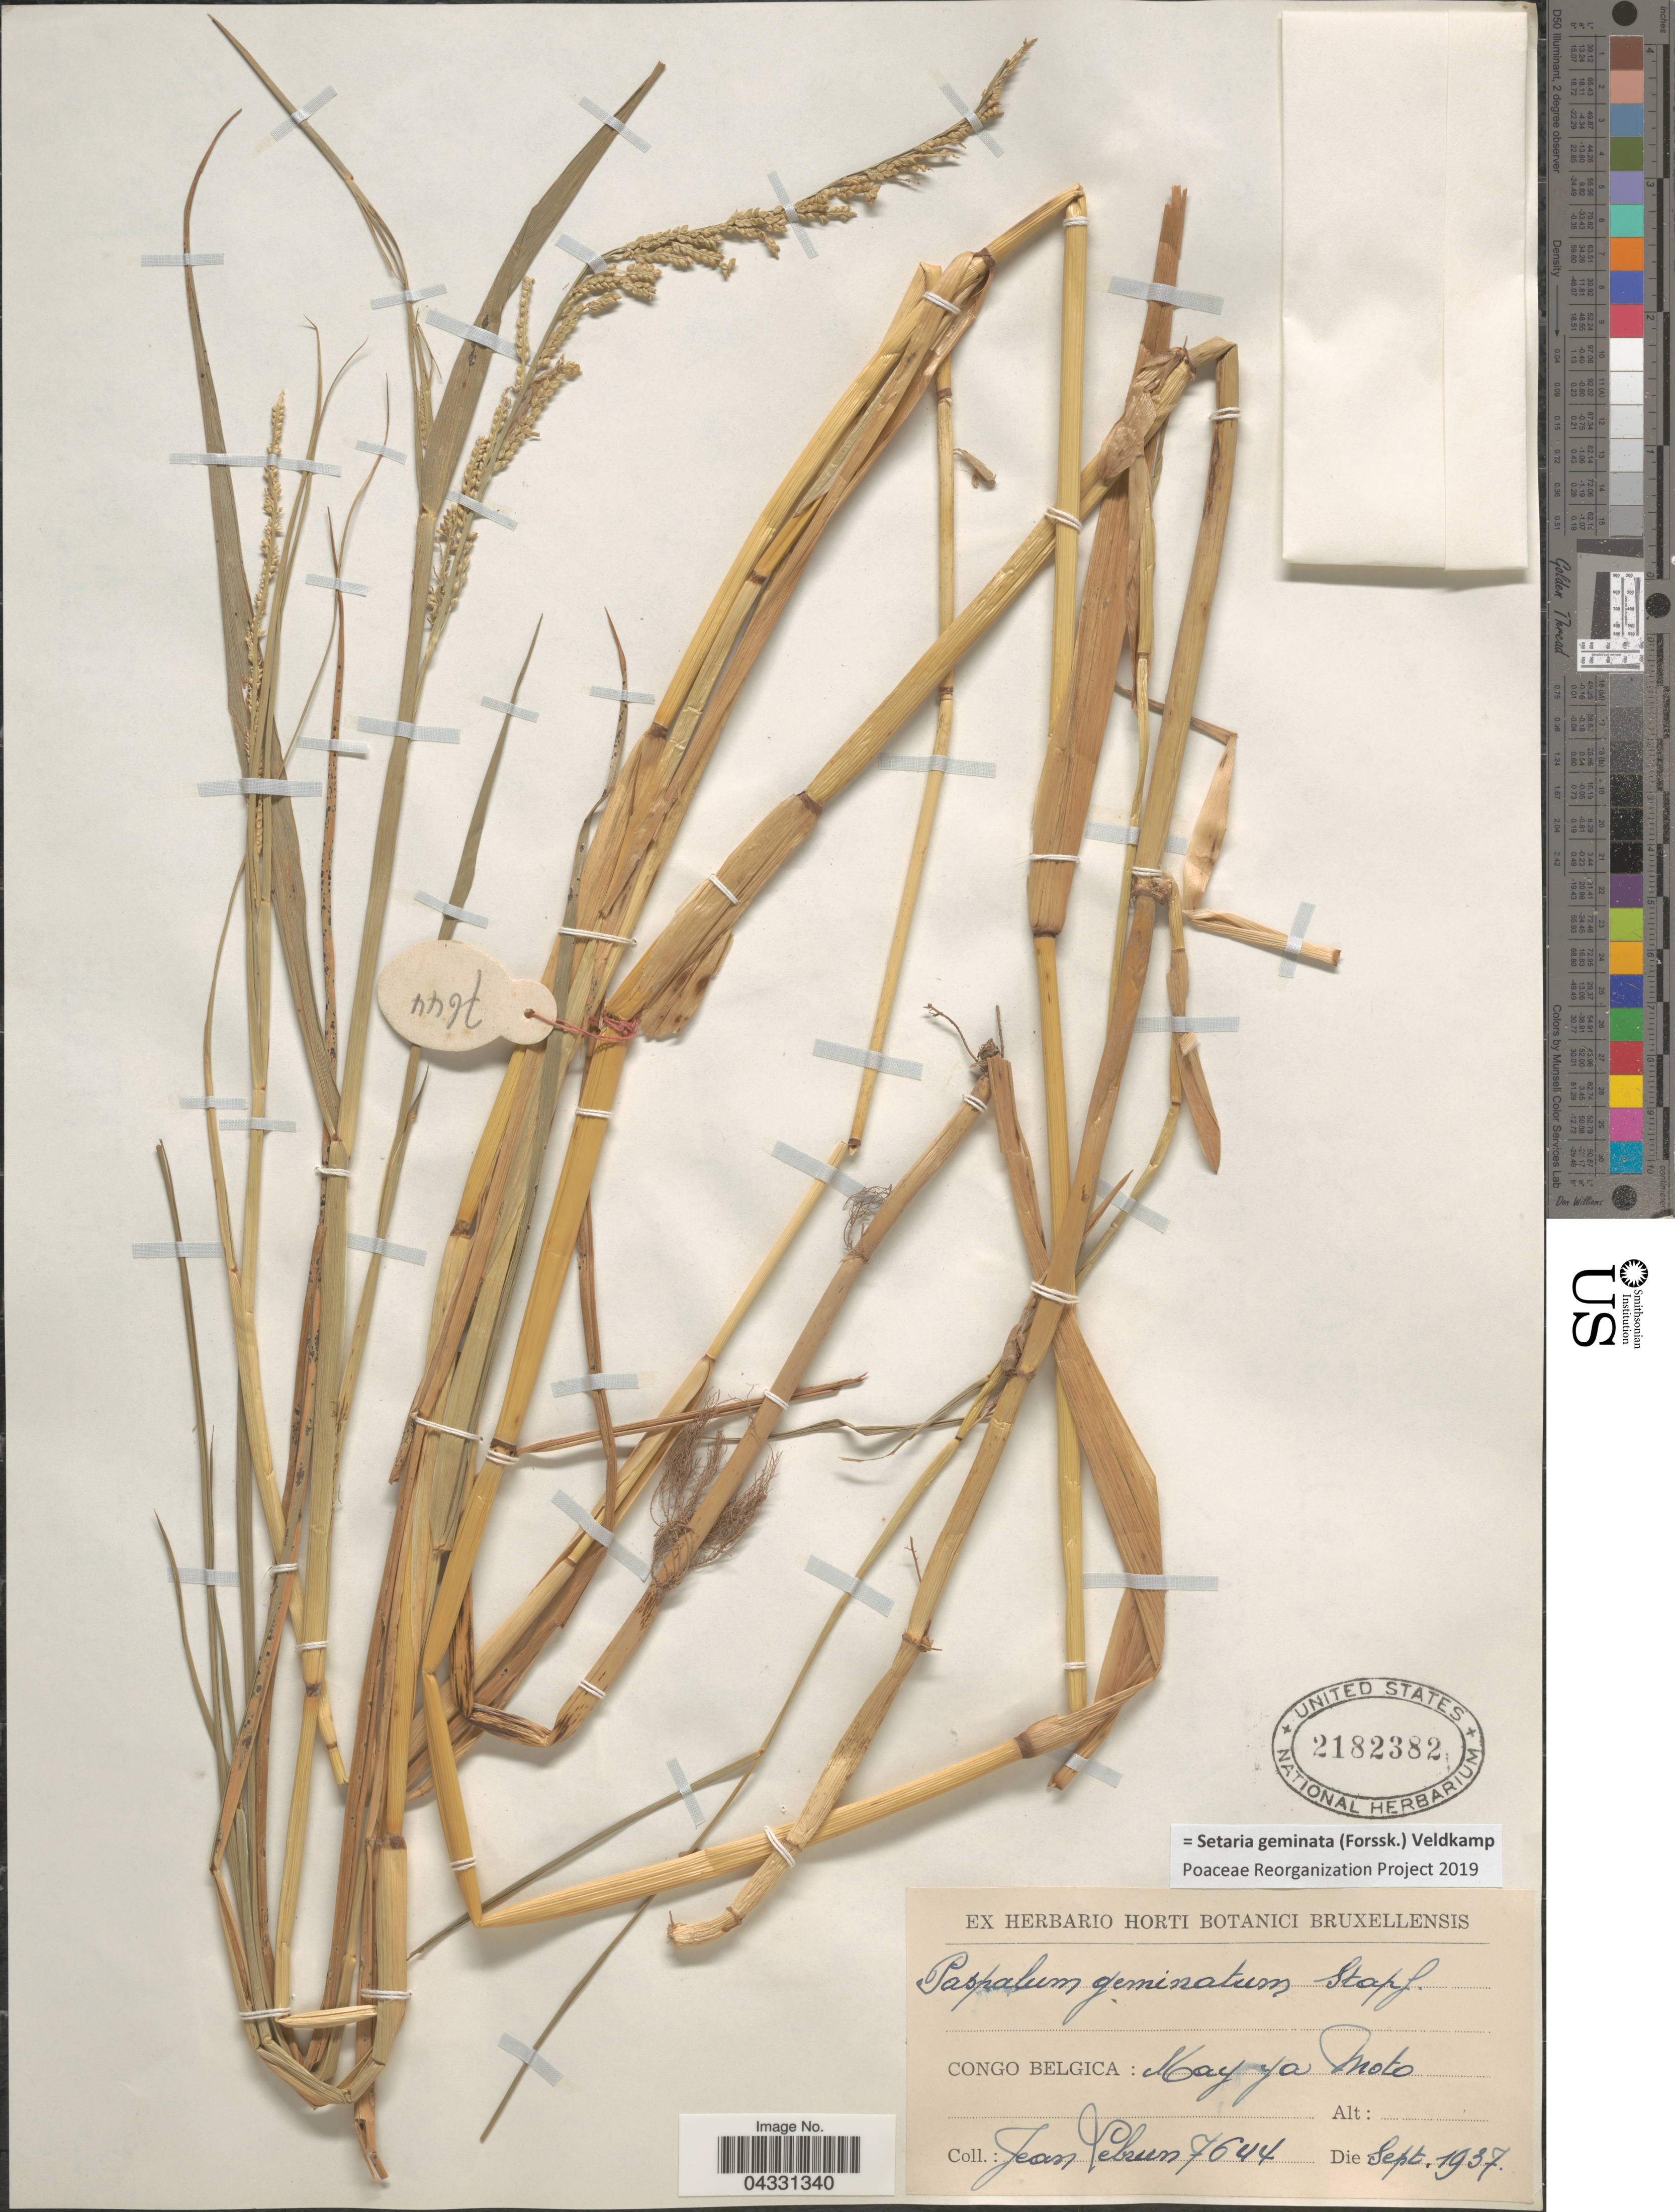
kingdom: Plantae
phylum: Tracheophyta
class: Liliopsida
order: Poales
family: Poaceae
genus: Setaria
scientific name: Setaria geminata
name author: (Forssk.) Veldkamp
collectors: J. A. Lebrun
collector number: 7644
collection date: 1937-09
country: Congo, Democratic Republic of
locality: Congo Belgica: May ya Moto.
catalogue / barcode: US 2182382